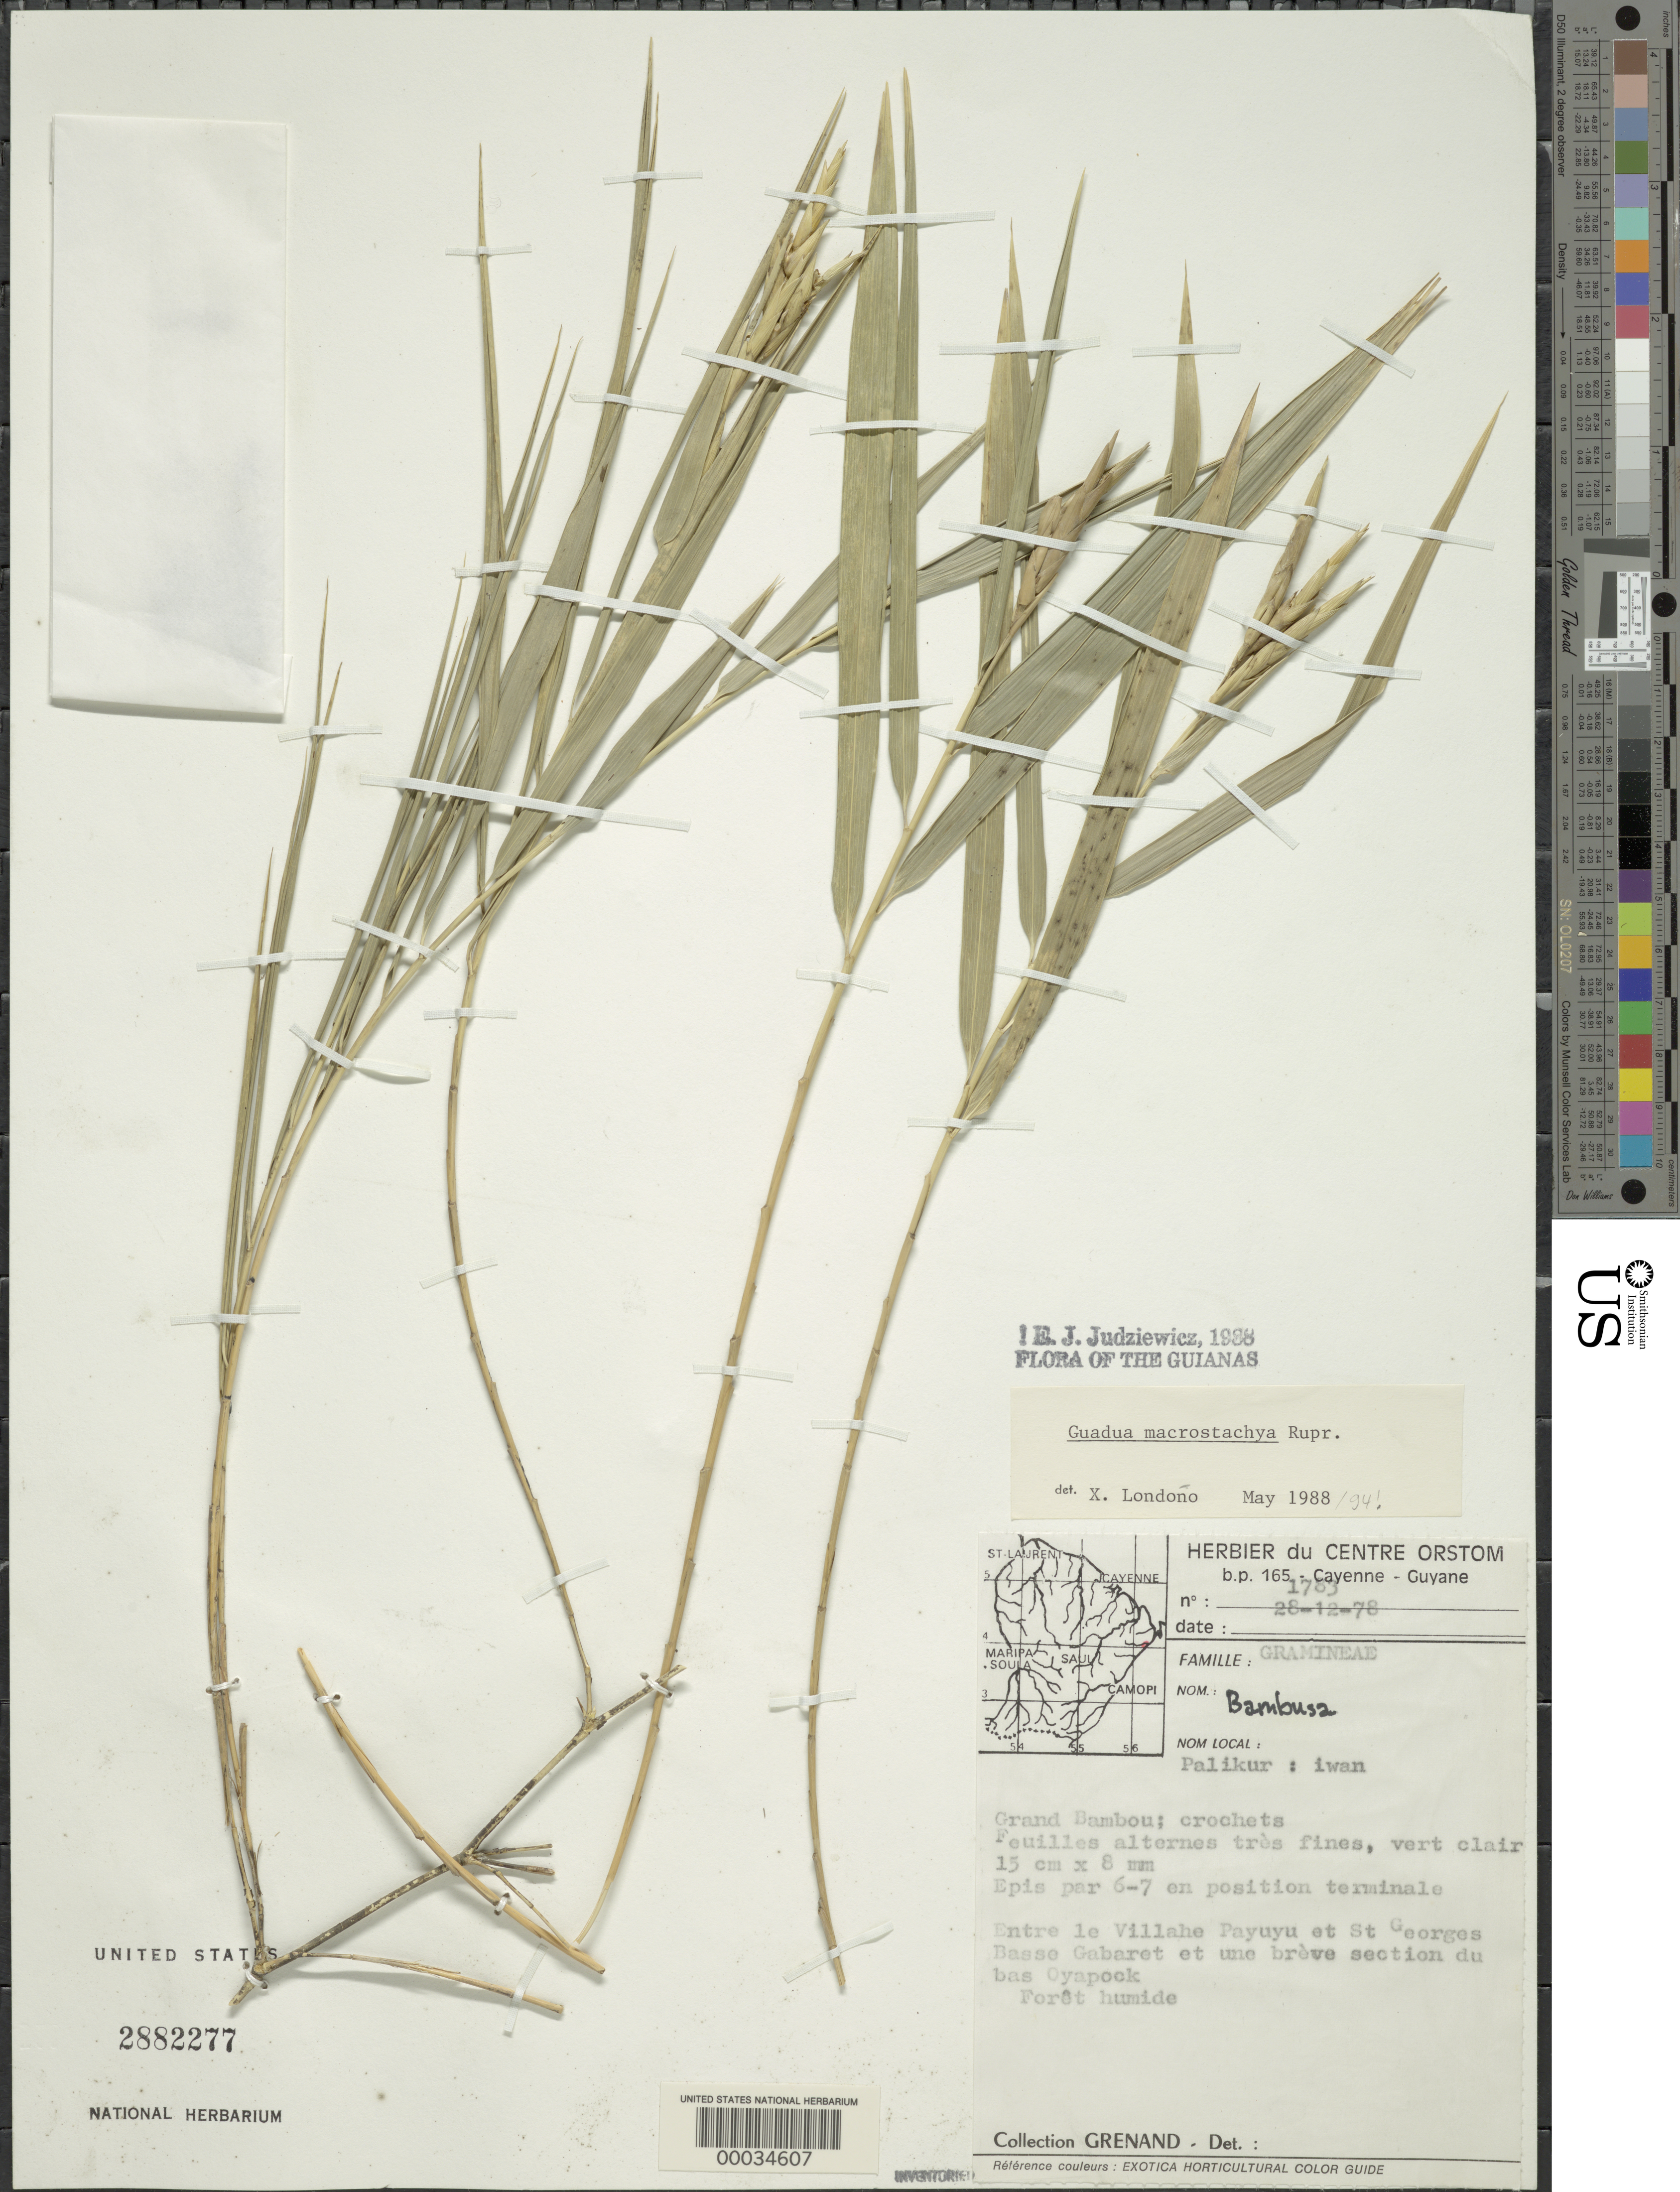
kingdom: Plantae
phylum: Tracheophyta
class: Liliopsida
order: Poales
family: Poaceae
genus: Guadua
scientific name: Guadua macrostachya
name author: Rupr.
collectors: P. Grenand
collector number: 1783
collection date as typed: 28 Dec 1978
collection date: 1978-12-28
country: French Guiana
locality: Between the villate payuyu and st georges basse gabaret and a short section of lower oyapock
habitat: Damp forest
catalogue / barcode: US 2882277